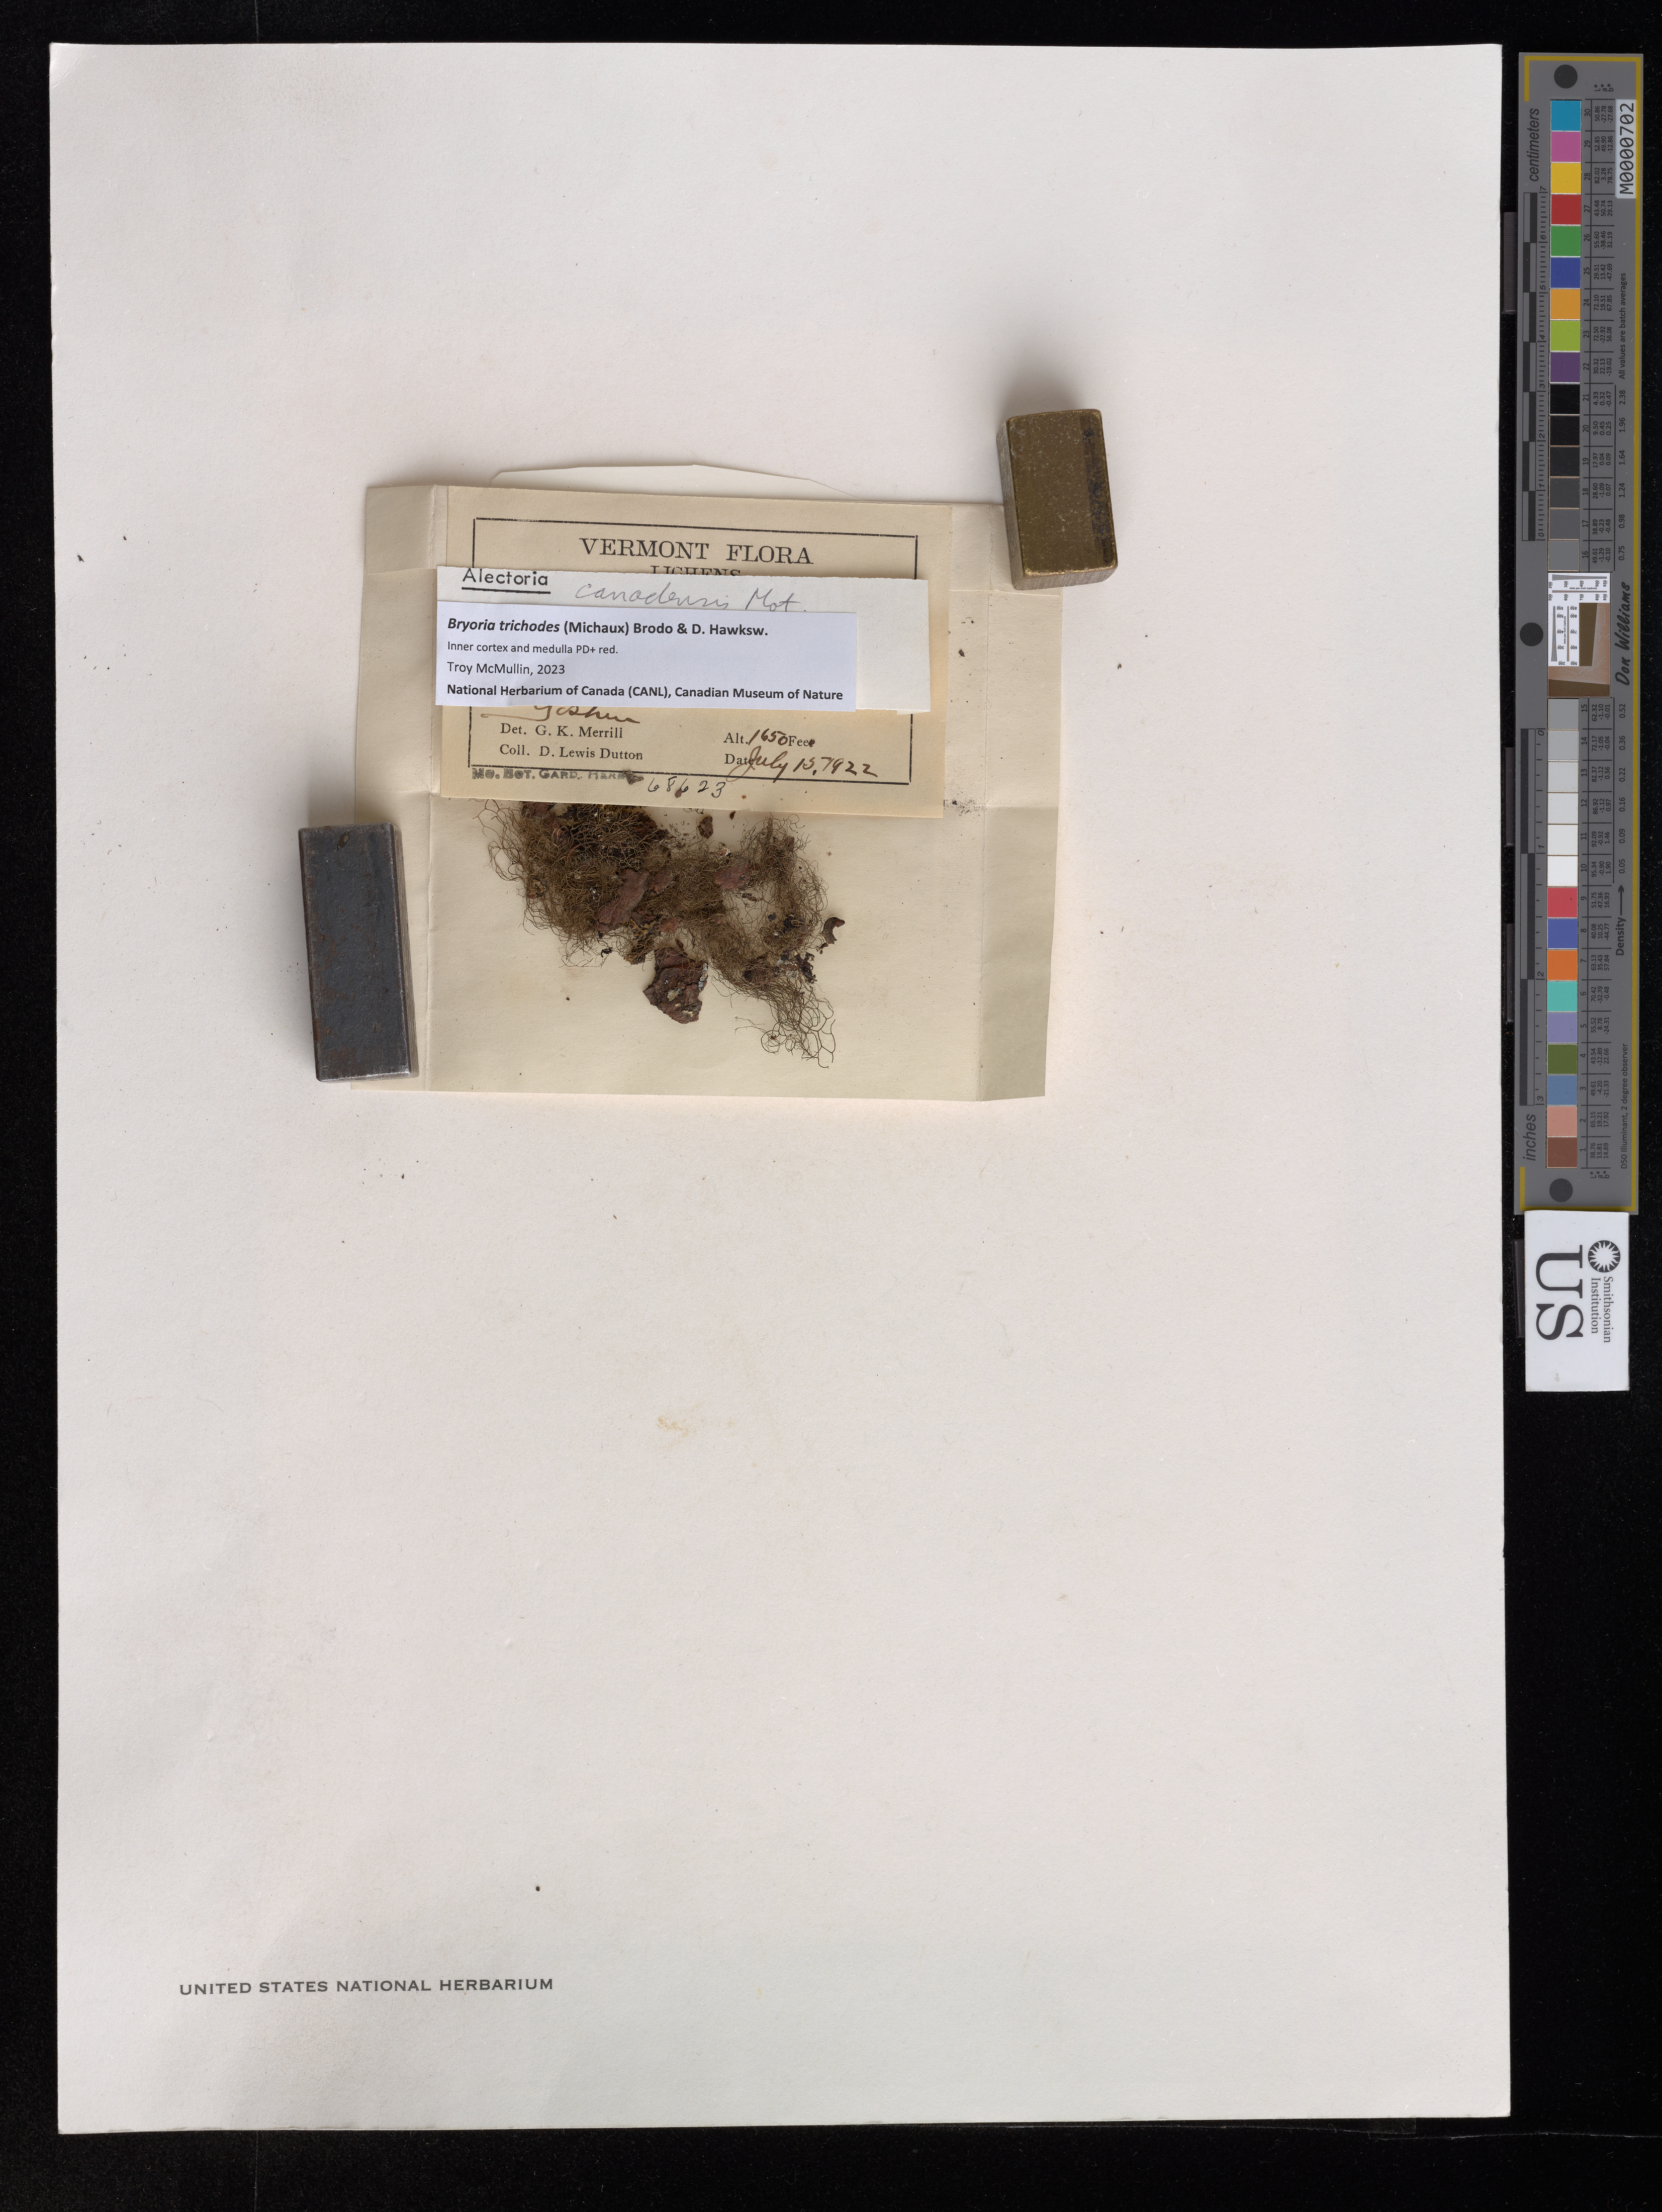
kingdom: Fungi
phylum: Ascomycota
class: Lecanoromycetes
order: Lecanorales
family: Parmeliaceae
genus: Bryoria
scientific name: Bryoria trichodes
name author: (Michx.) Brodo & D.Hawksw.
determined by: McMullin, R. Troy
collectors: D. Dutton & G. K. Merrill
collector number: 68623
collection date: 1922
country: United States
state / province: Vermont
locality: In balsam tree, Goshen.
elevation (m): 503